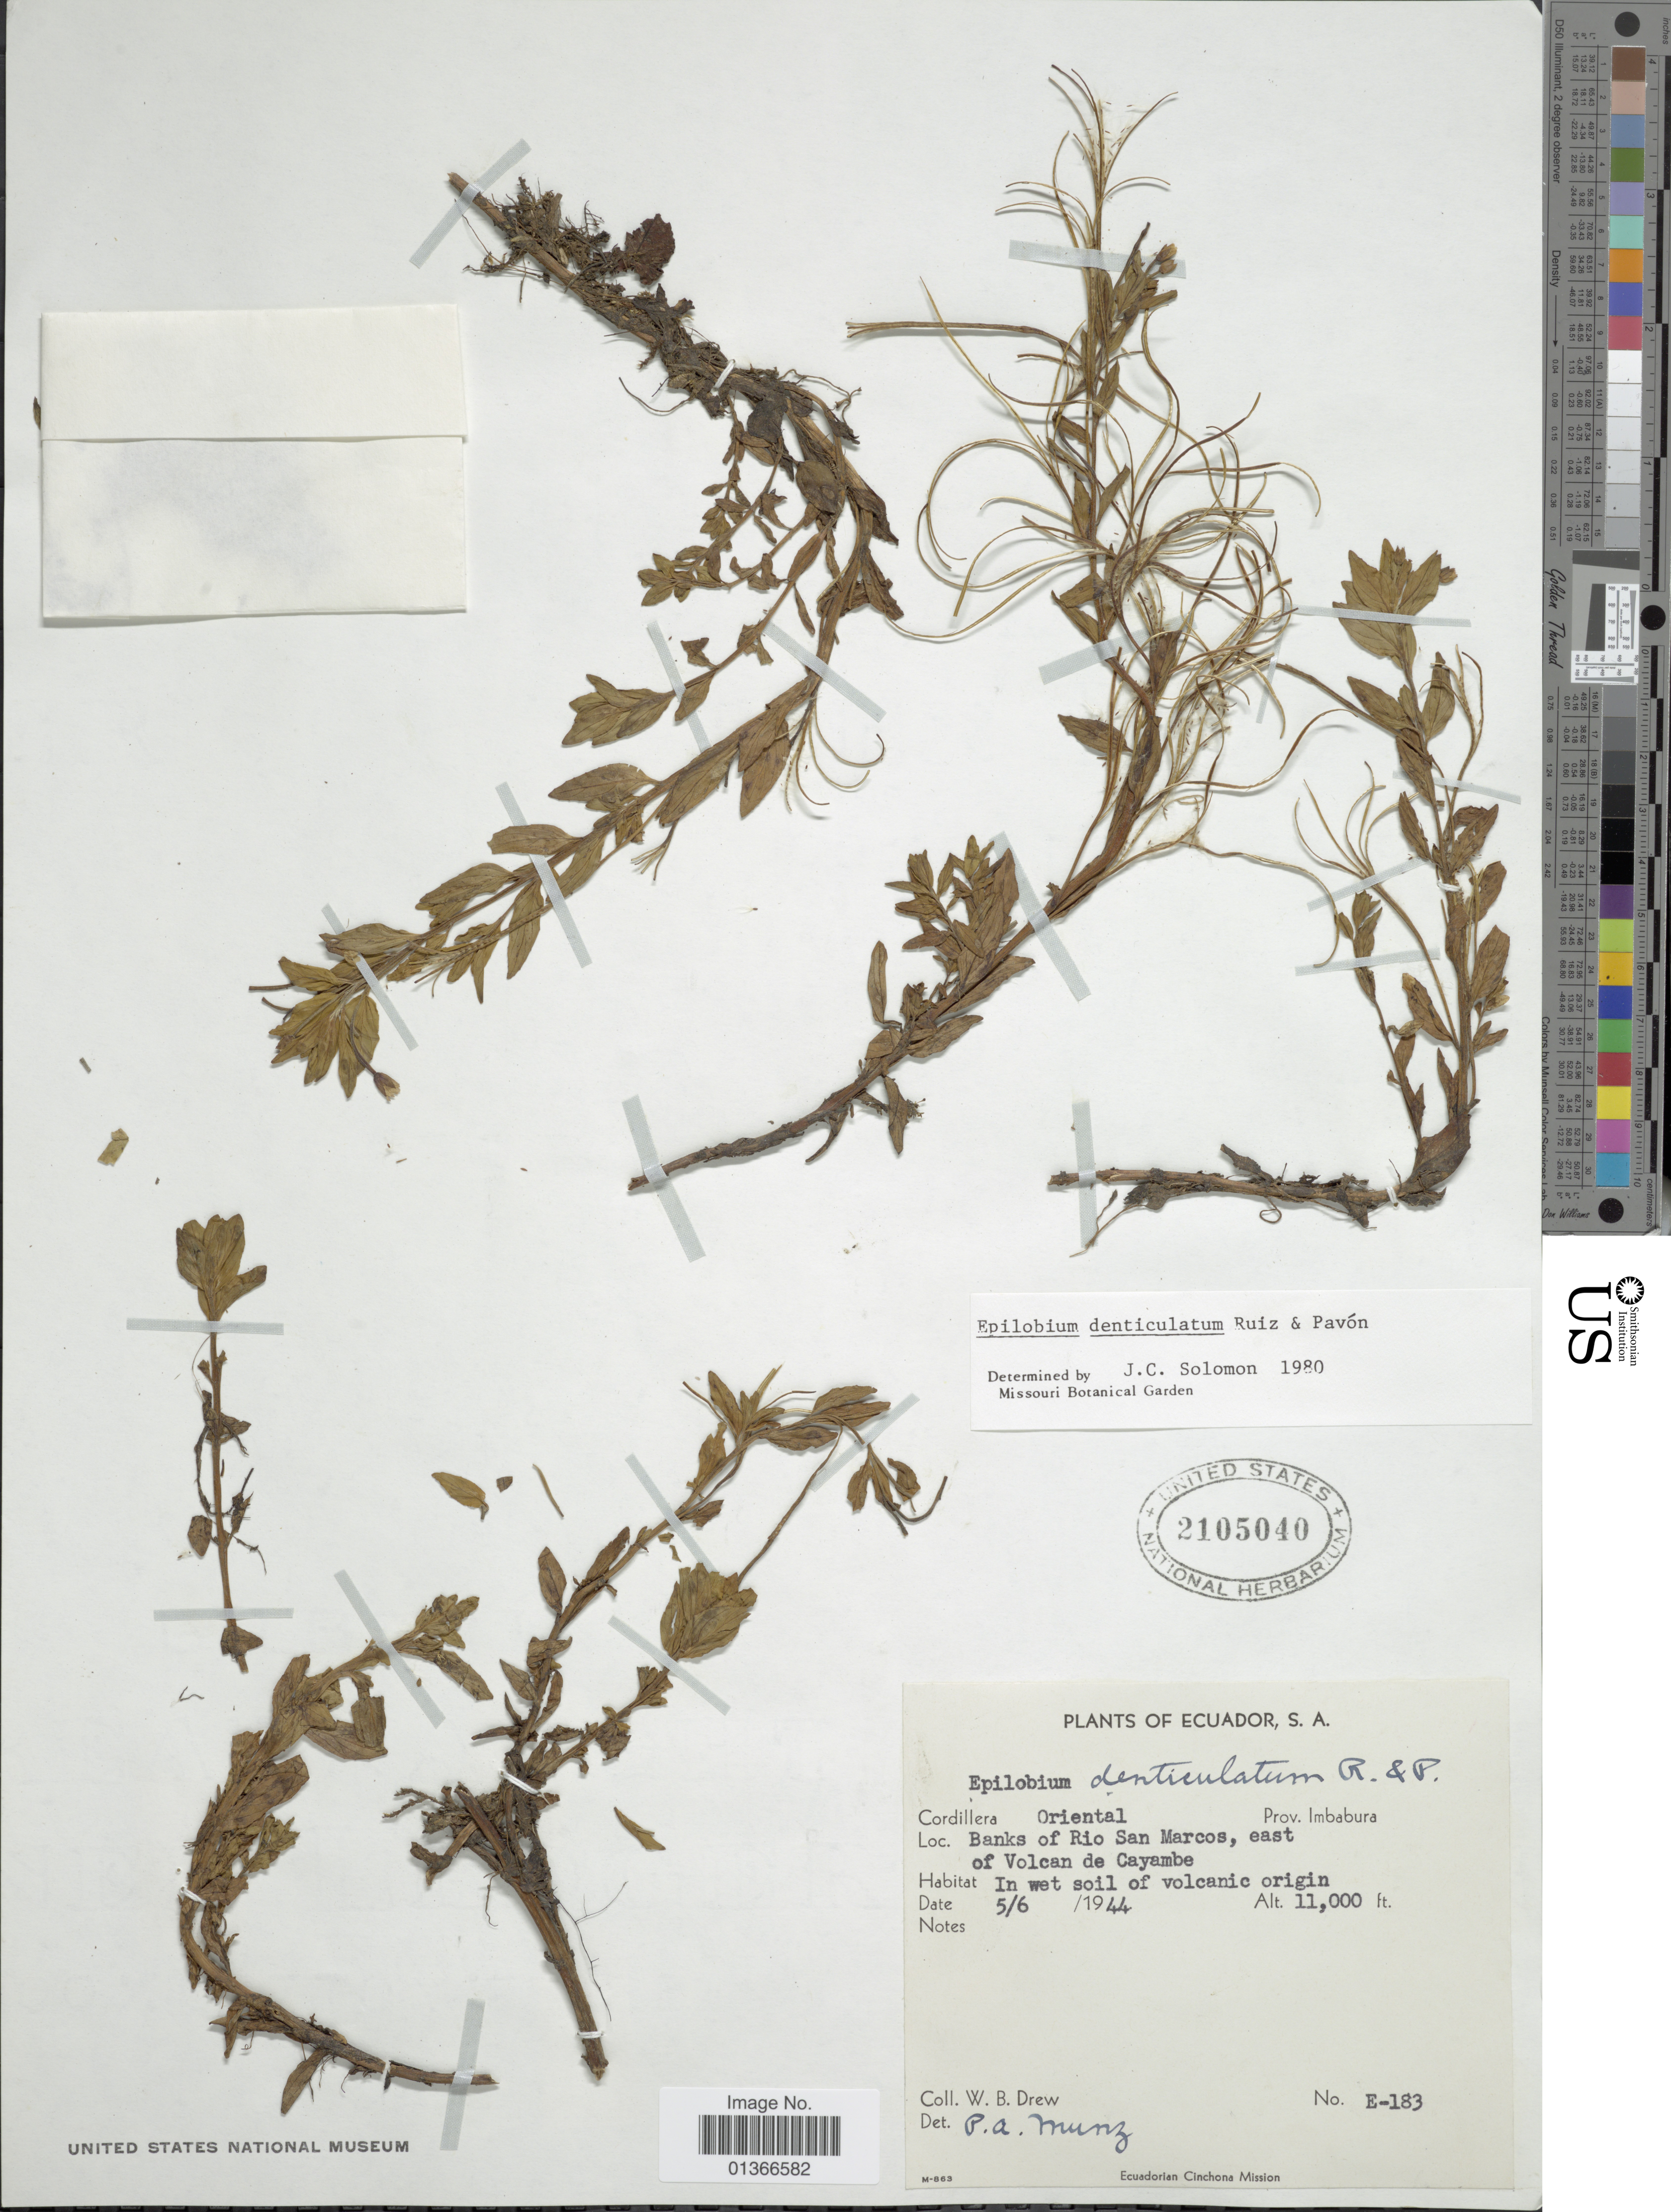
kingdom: Plantae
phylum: Tracheophyta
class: Magnoliopsida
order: Myrtales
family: Onagraceae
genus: Epilobium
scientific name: Epilobium denticulatum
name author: Ruiz & Pav.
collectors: W. B. Drew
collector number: E-183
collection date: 1944-06-05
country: Ecuador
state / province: Imbabura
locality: Cordillera Oriental. Banks of Rio San Marcos, east of Volcan de Cayambe.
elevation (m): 3353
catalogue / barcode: US 2105040